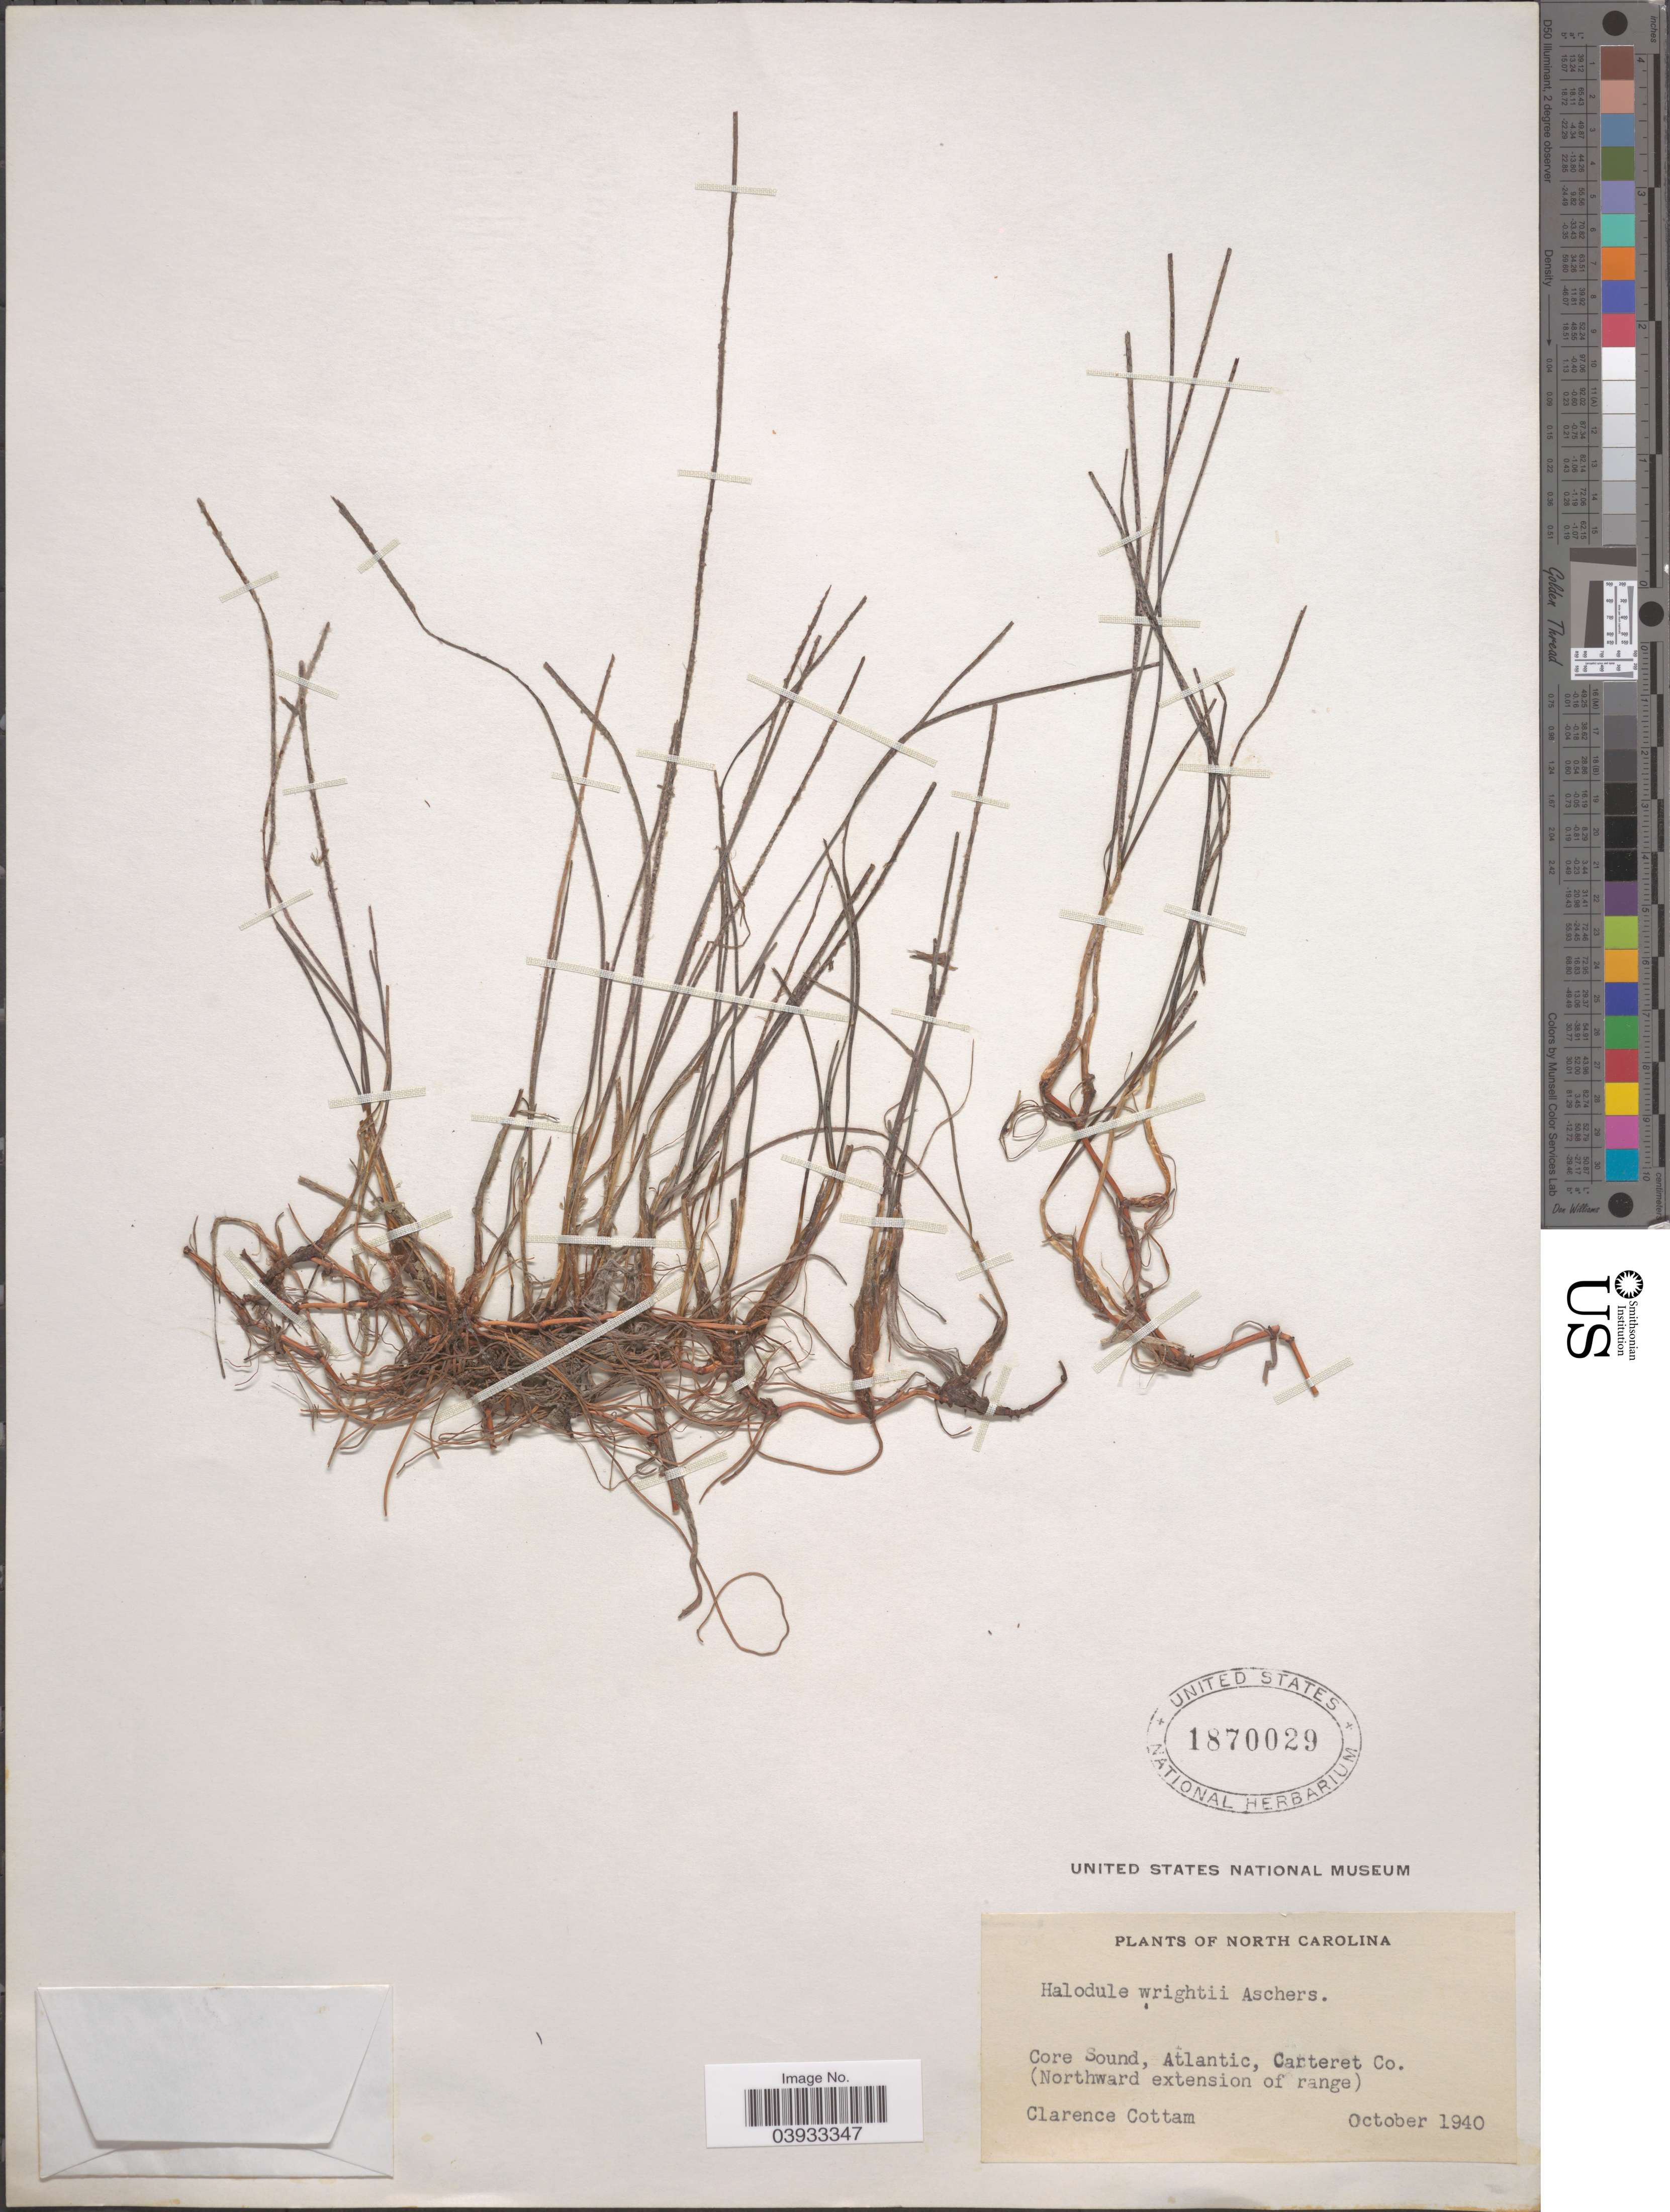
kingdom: Plantae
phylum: Tracheophyta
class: Liliopsida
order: Alismatales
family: Cymodoceaceae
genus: Halodule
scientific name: Halodule wrightii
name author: Asch.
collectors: C. Cottam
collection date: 1940-10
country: United States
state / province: North Carolina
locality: Core Sound, Atlantic, Carteret Co. (Northward extension of range).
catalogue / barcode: US 1870029